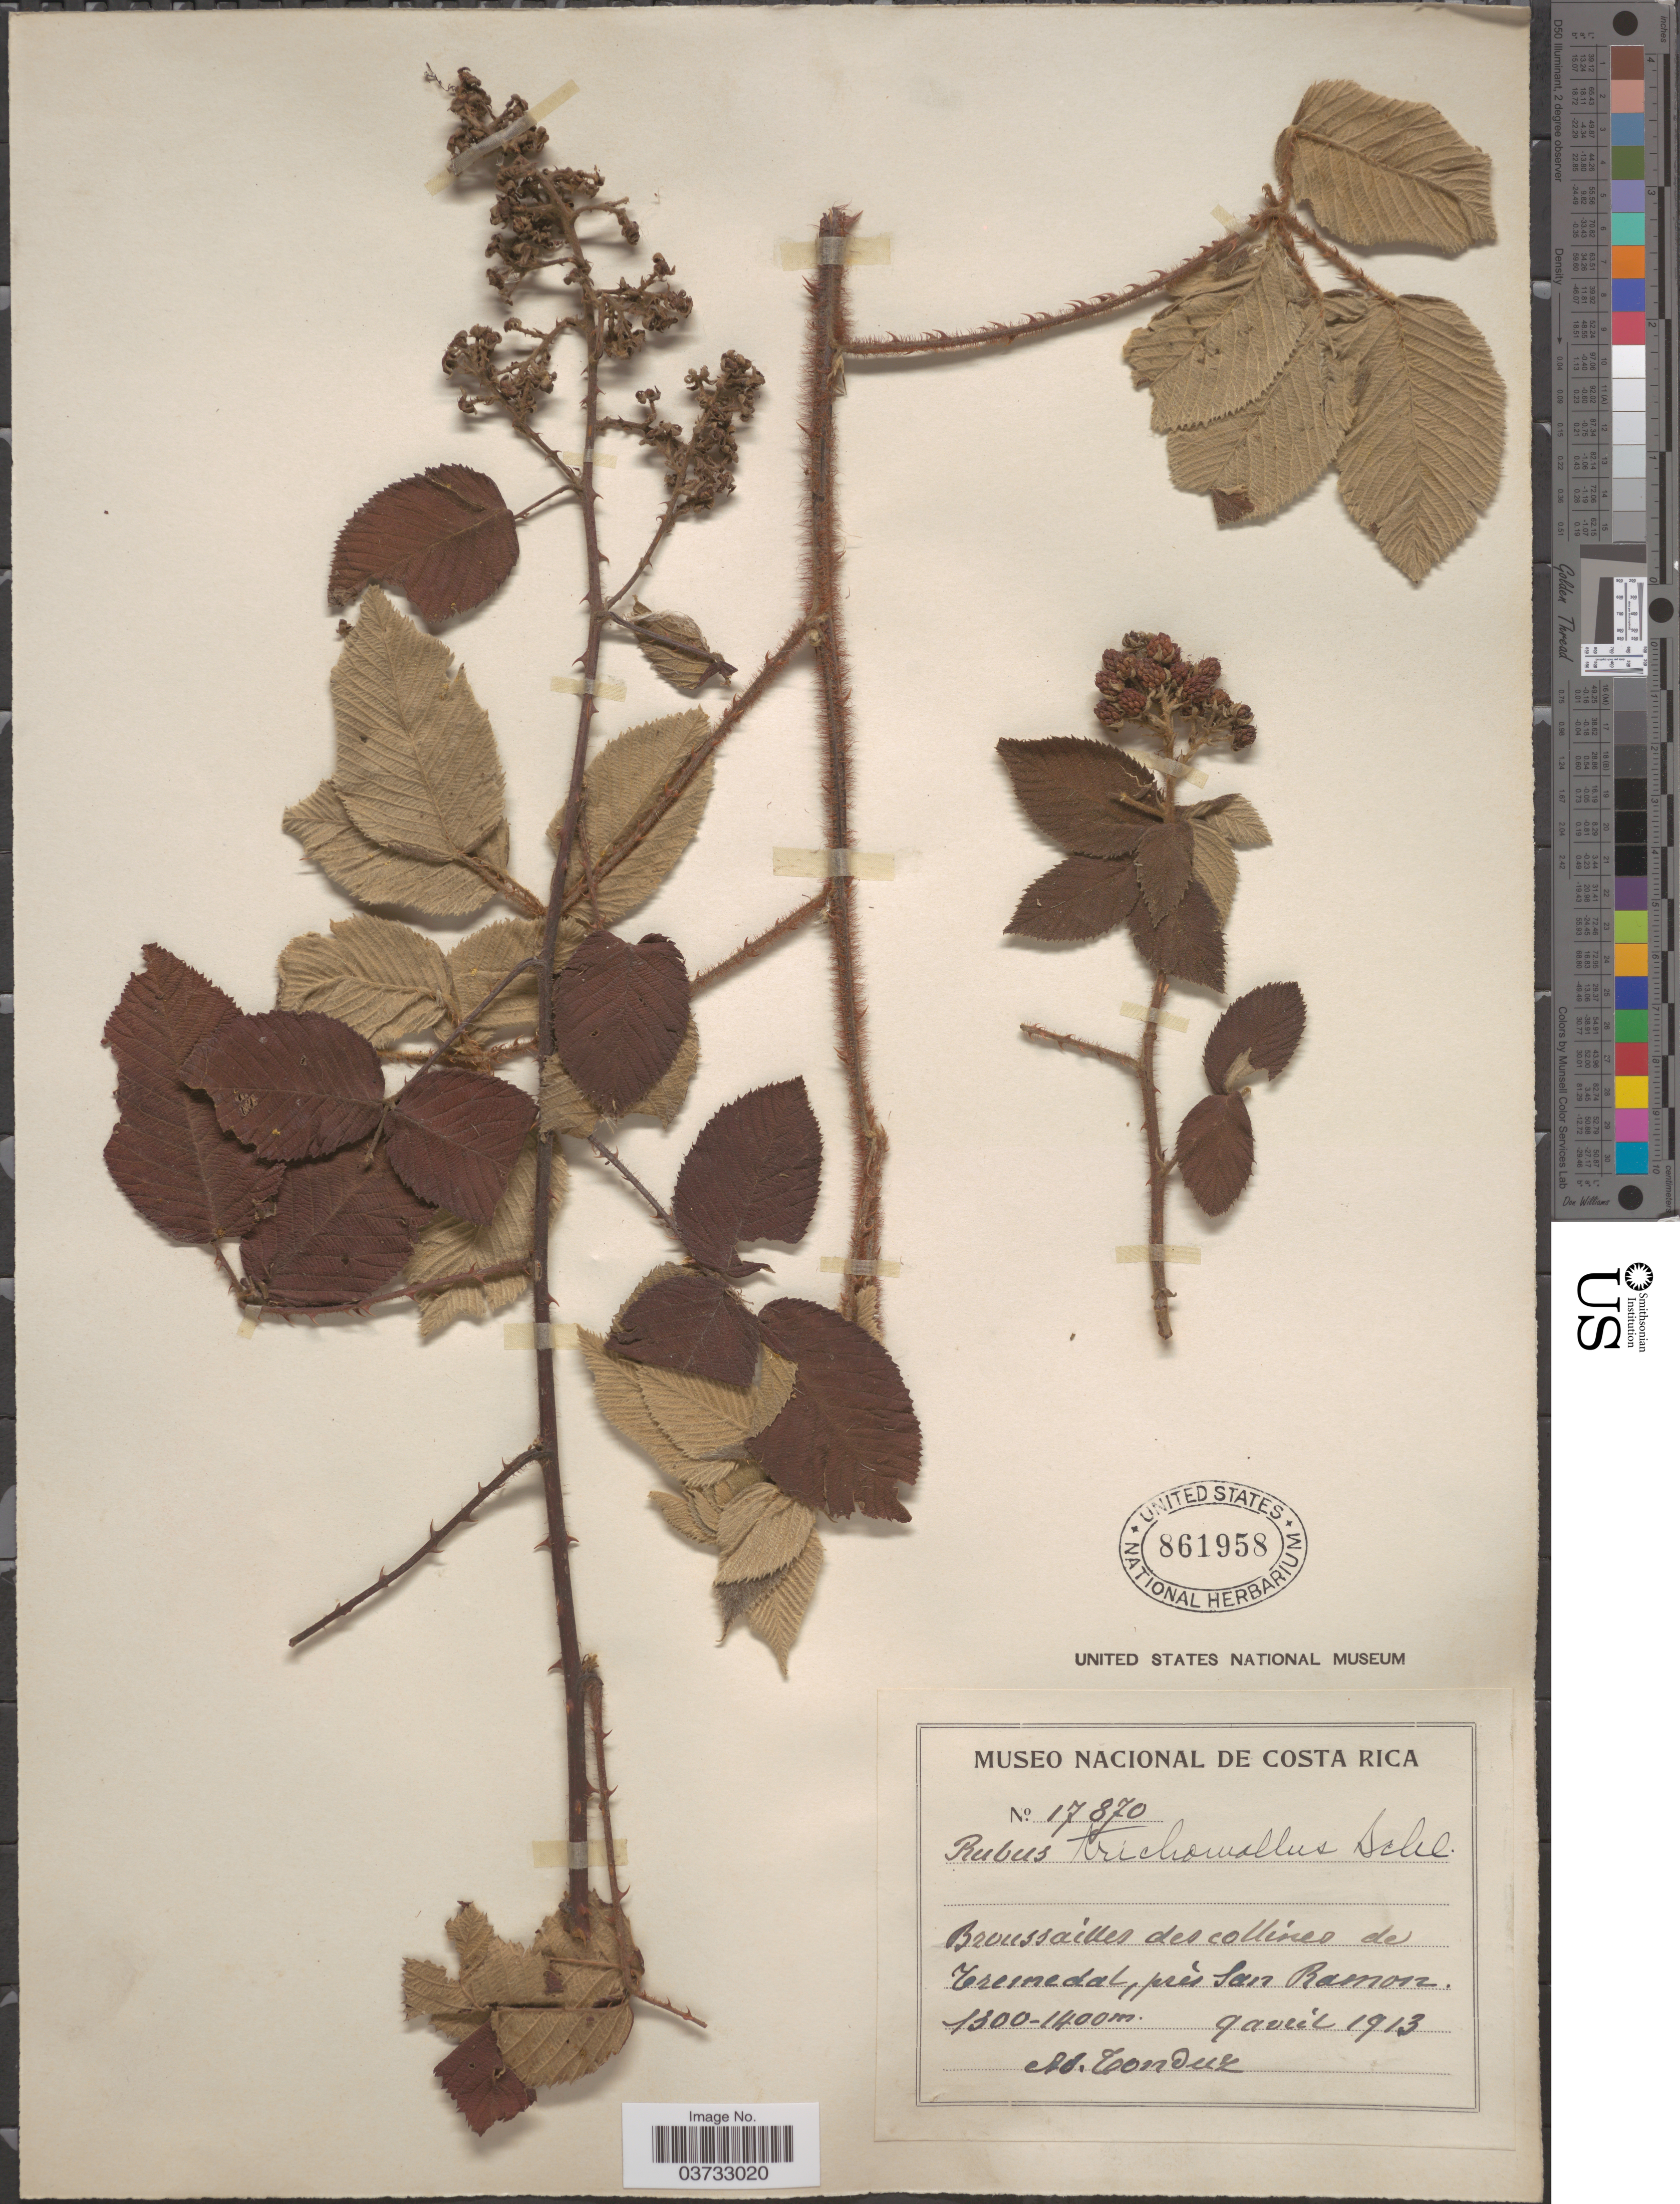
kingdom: Plantae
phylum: Tracheophyta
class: Magnoliopsida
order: Rosales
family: Rosaceae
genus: Rubus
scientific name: Rubus trichomallus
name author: Schltdl.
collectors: A. Tonduz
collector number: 17870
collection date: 1913-04-09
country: Costa Rica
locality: Broussailles des collines de Tremedal, prés San Ramon.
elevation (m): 1300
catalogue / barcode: US 861958